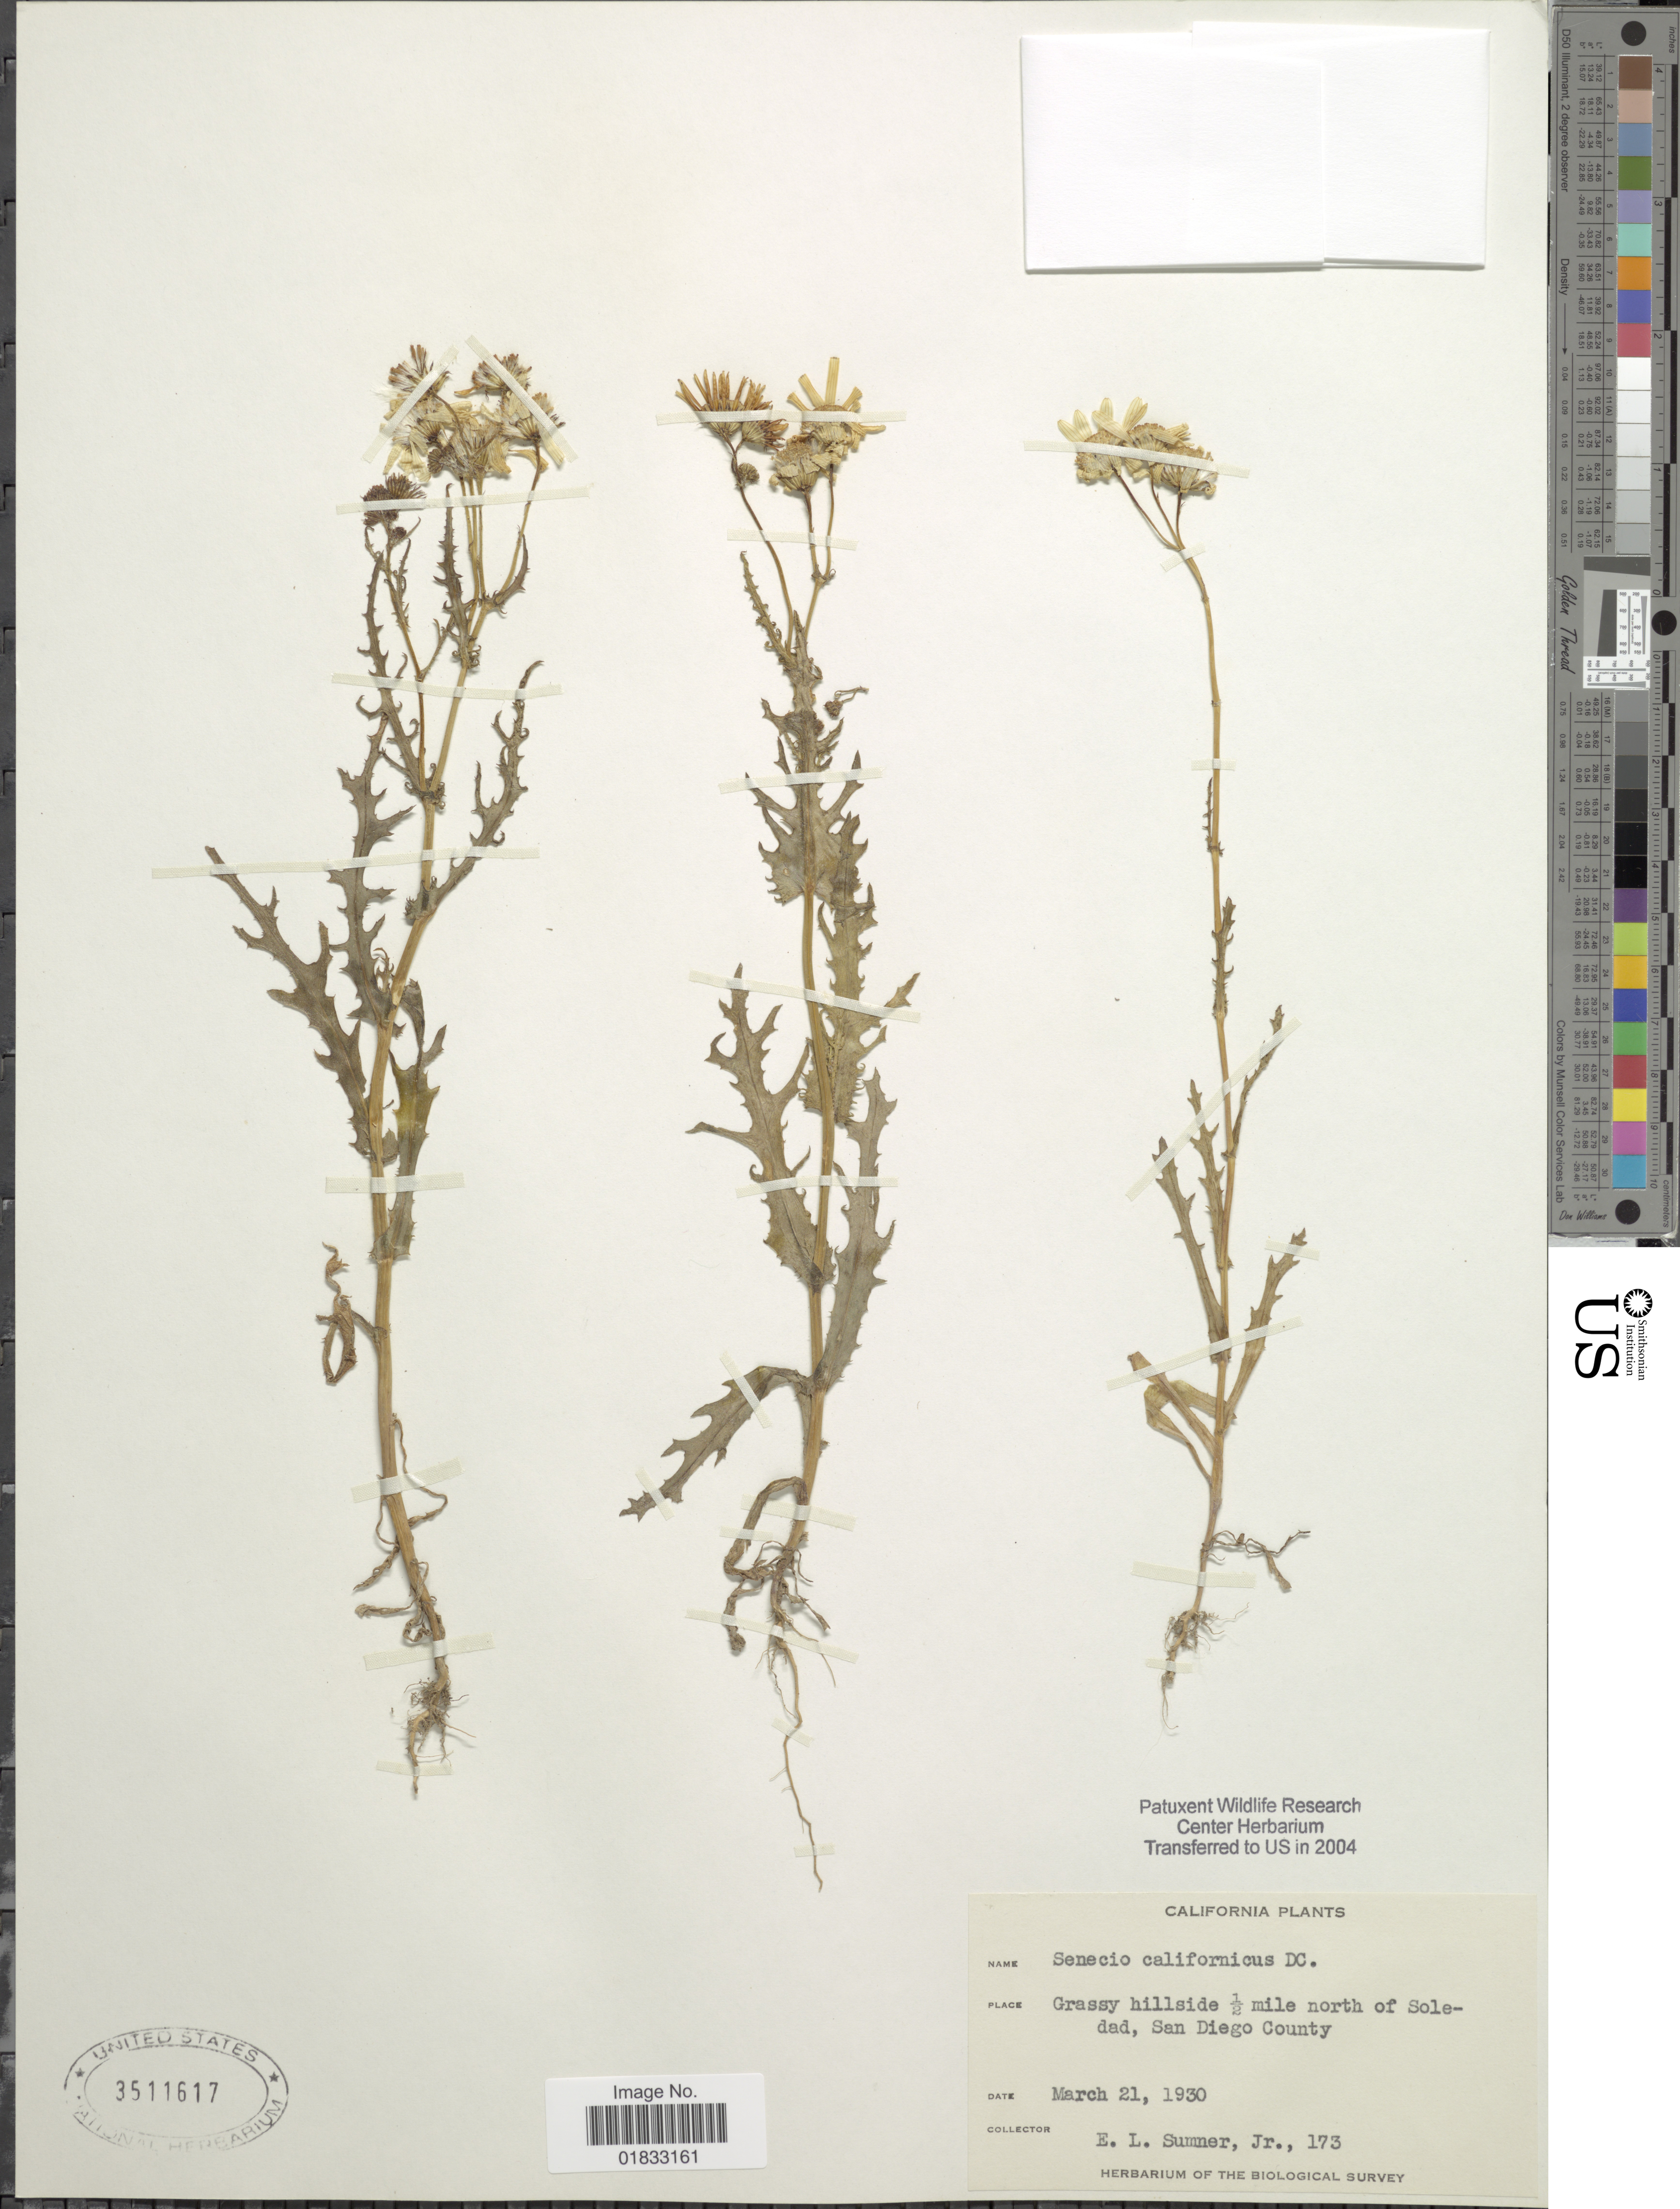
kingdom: Plantae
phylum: Tracheophyta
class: Magnoliopsida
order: Asterales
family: Asteraceae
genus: Senecio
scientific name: Senecio californicus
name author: DC.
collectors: E. Sumner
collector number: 173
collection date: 1930-03-21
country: United States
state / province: California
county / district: San Diego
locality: Grassy hillside ½ mile north of Soledad, San Diego County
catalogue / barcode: US 3511617